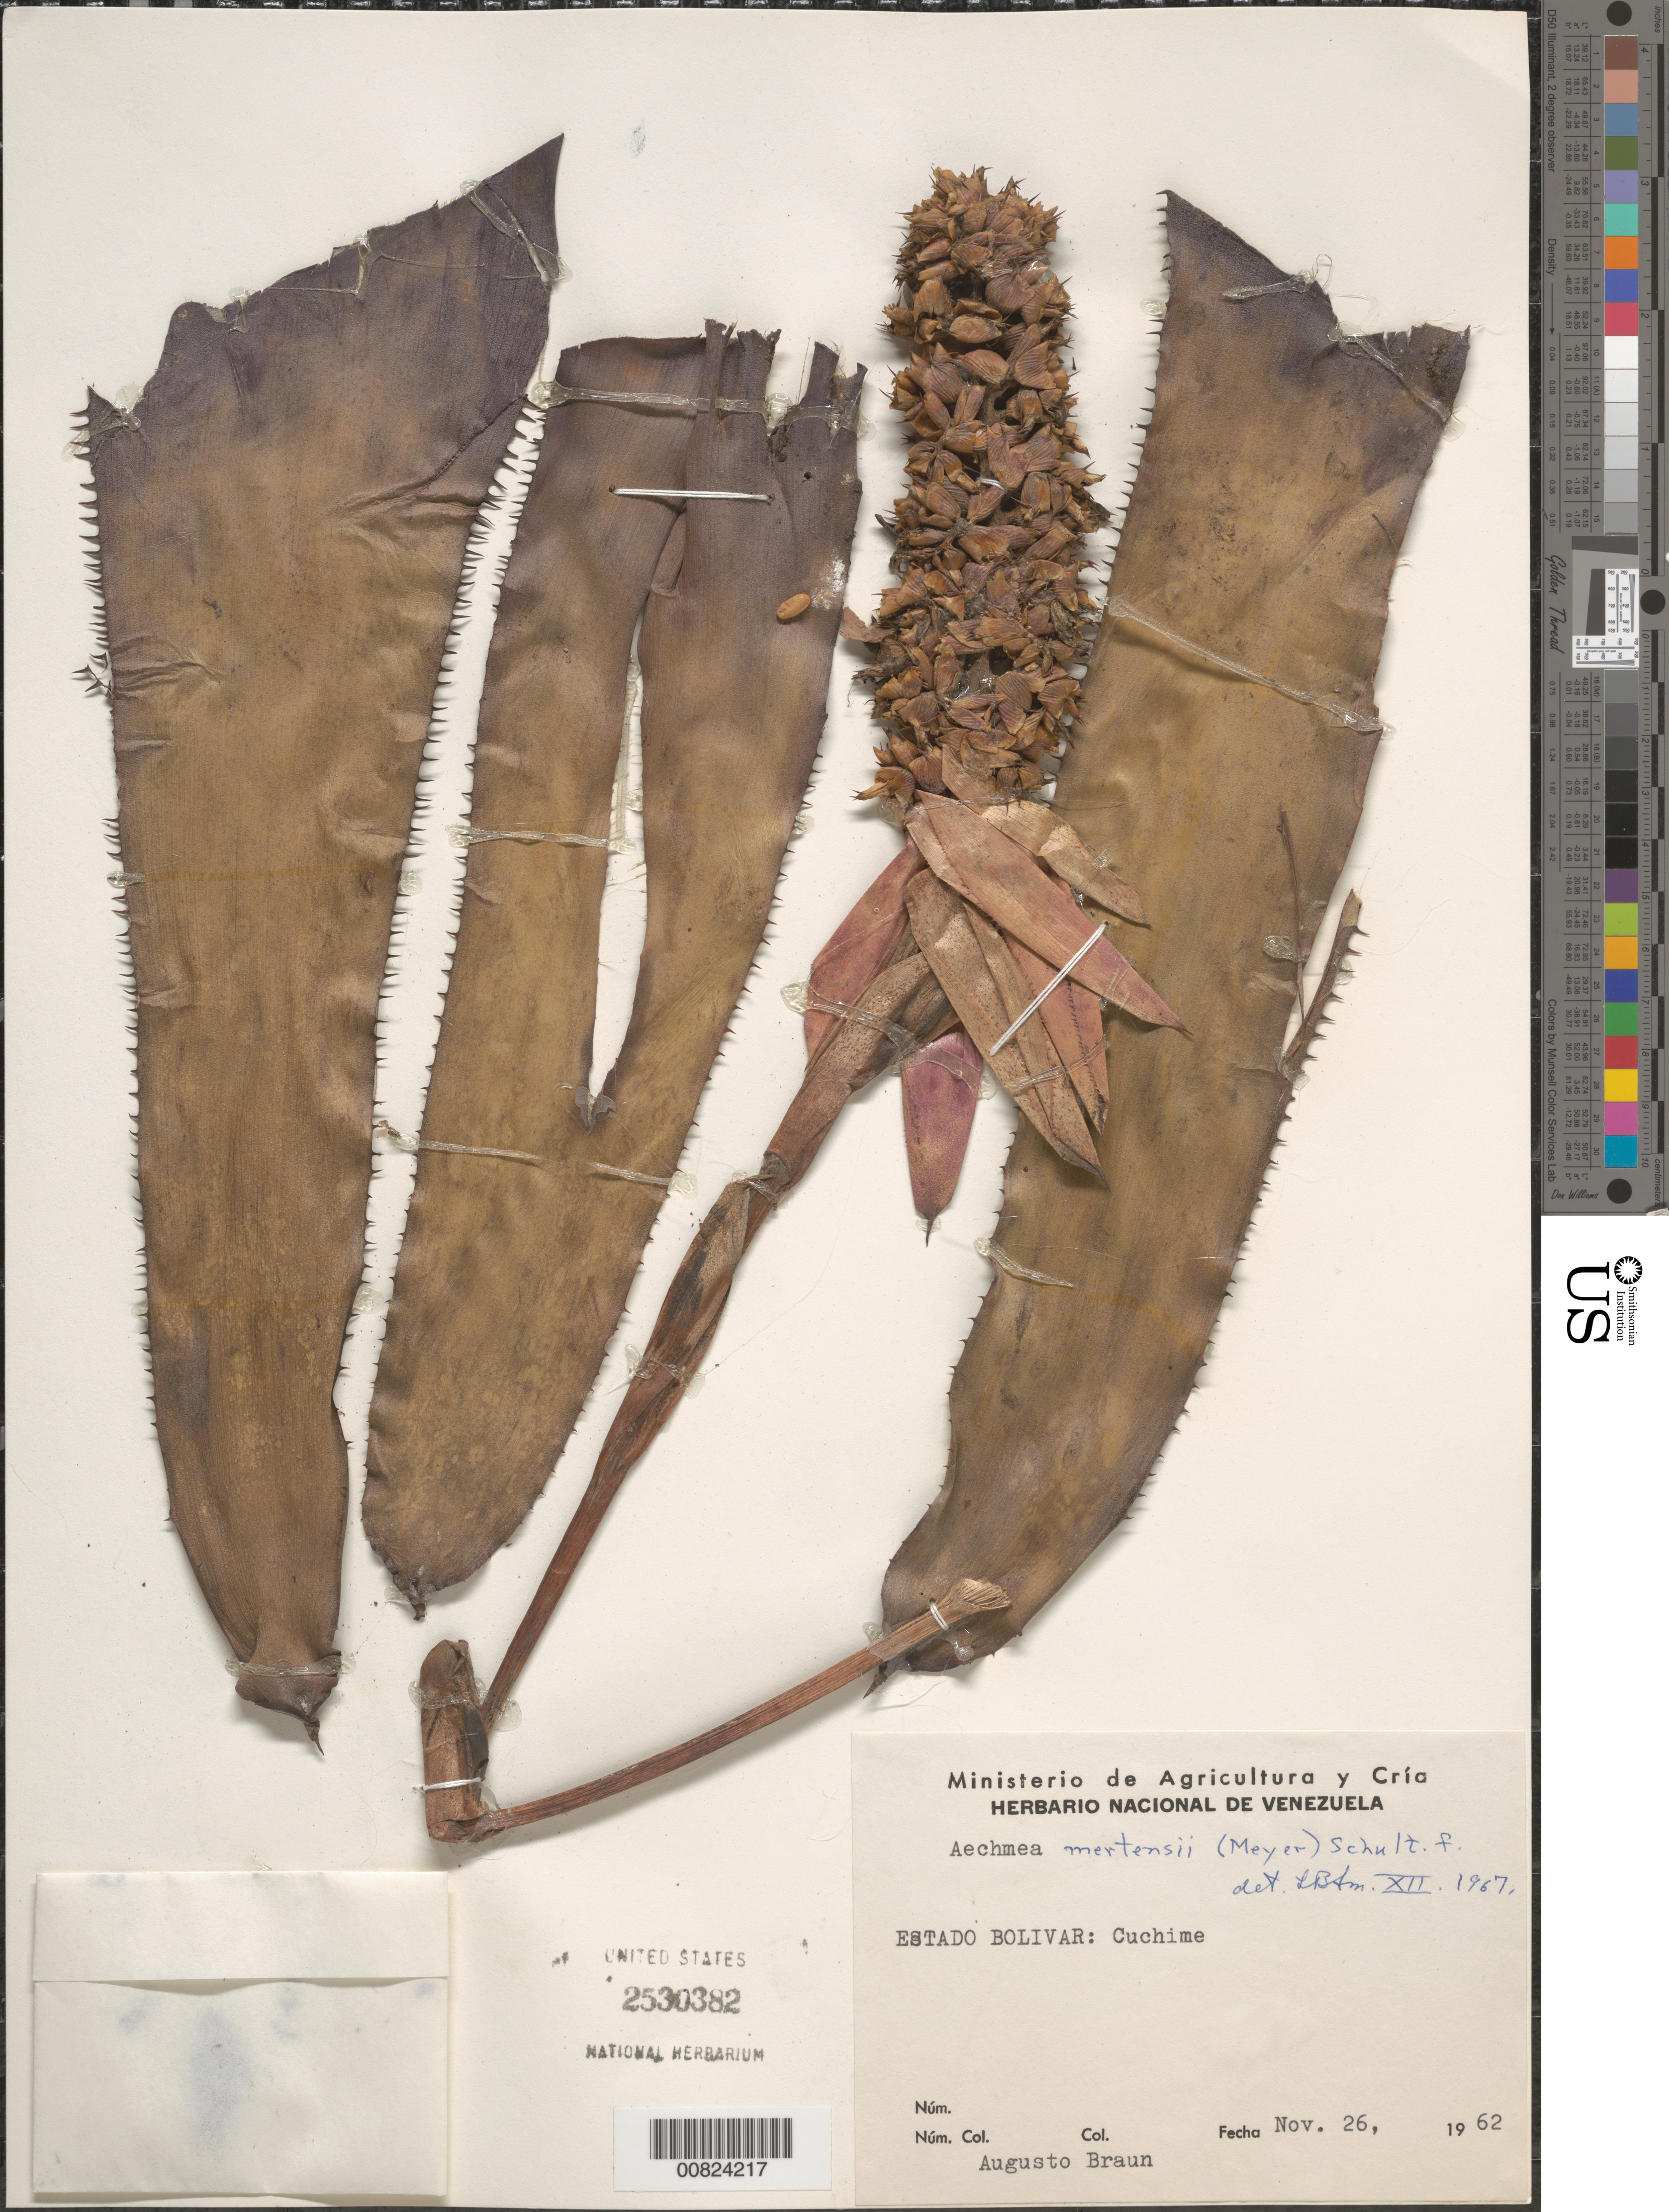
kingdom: Plantae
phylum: Tracheophyta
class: Liliopsida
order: Poales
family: Bromeliaceae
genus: Aechmea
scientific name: Aechmea mertensii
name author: (G. Mey.) Schult. & Schult. f.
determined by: Smith, Lyman B., (US), NMNH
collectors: A. Braun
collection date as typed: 26-Nov-62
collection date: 1962-11-26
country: Venezuela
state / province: Bolívar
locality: Cuchime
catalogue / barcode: US 2530382